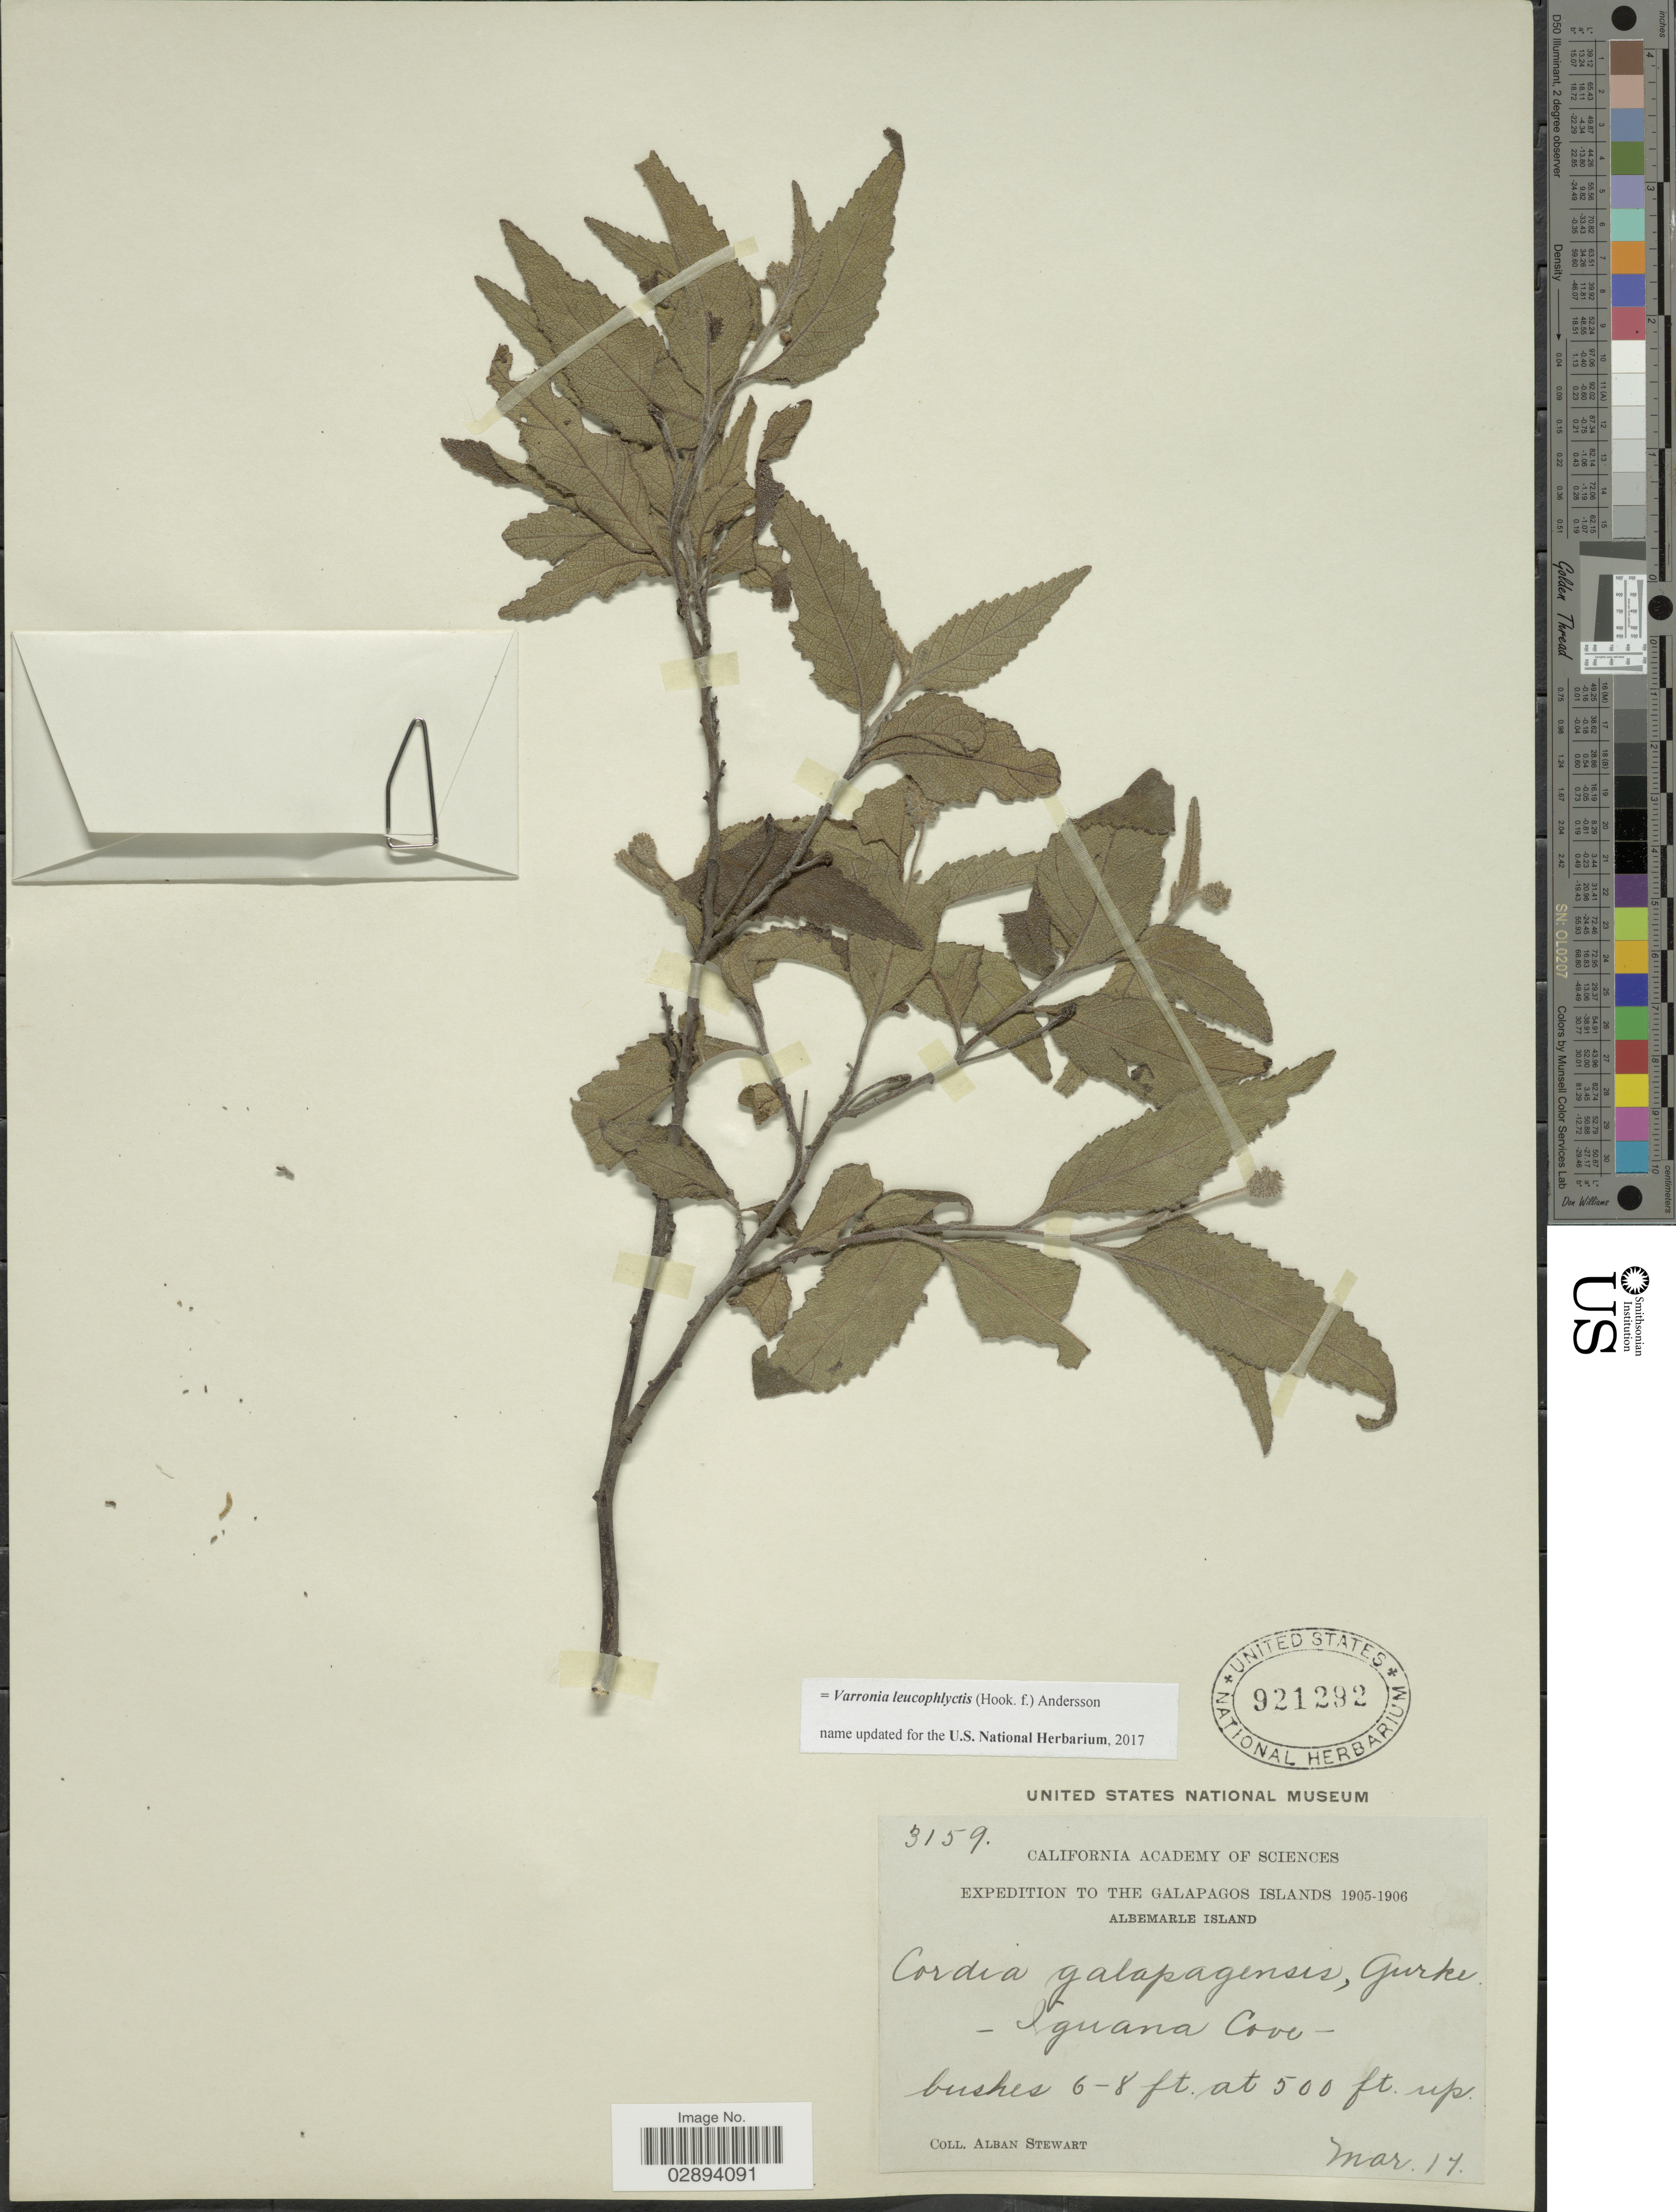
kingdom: Plantae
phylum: Tracheophyta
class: Magnoliopsida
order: Boraginales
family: Cordiaceae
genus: Varronia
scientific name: Varronia leucophyctis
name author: (Hook. f.) Andersson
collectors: A. Stewart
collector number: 3159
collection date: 1905-03-17/1906-03-17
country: Ecuador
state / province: Colón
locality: Galapagos Islands, Albemare Island, Iguana Cove.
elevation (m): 152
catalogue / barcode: US 921292